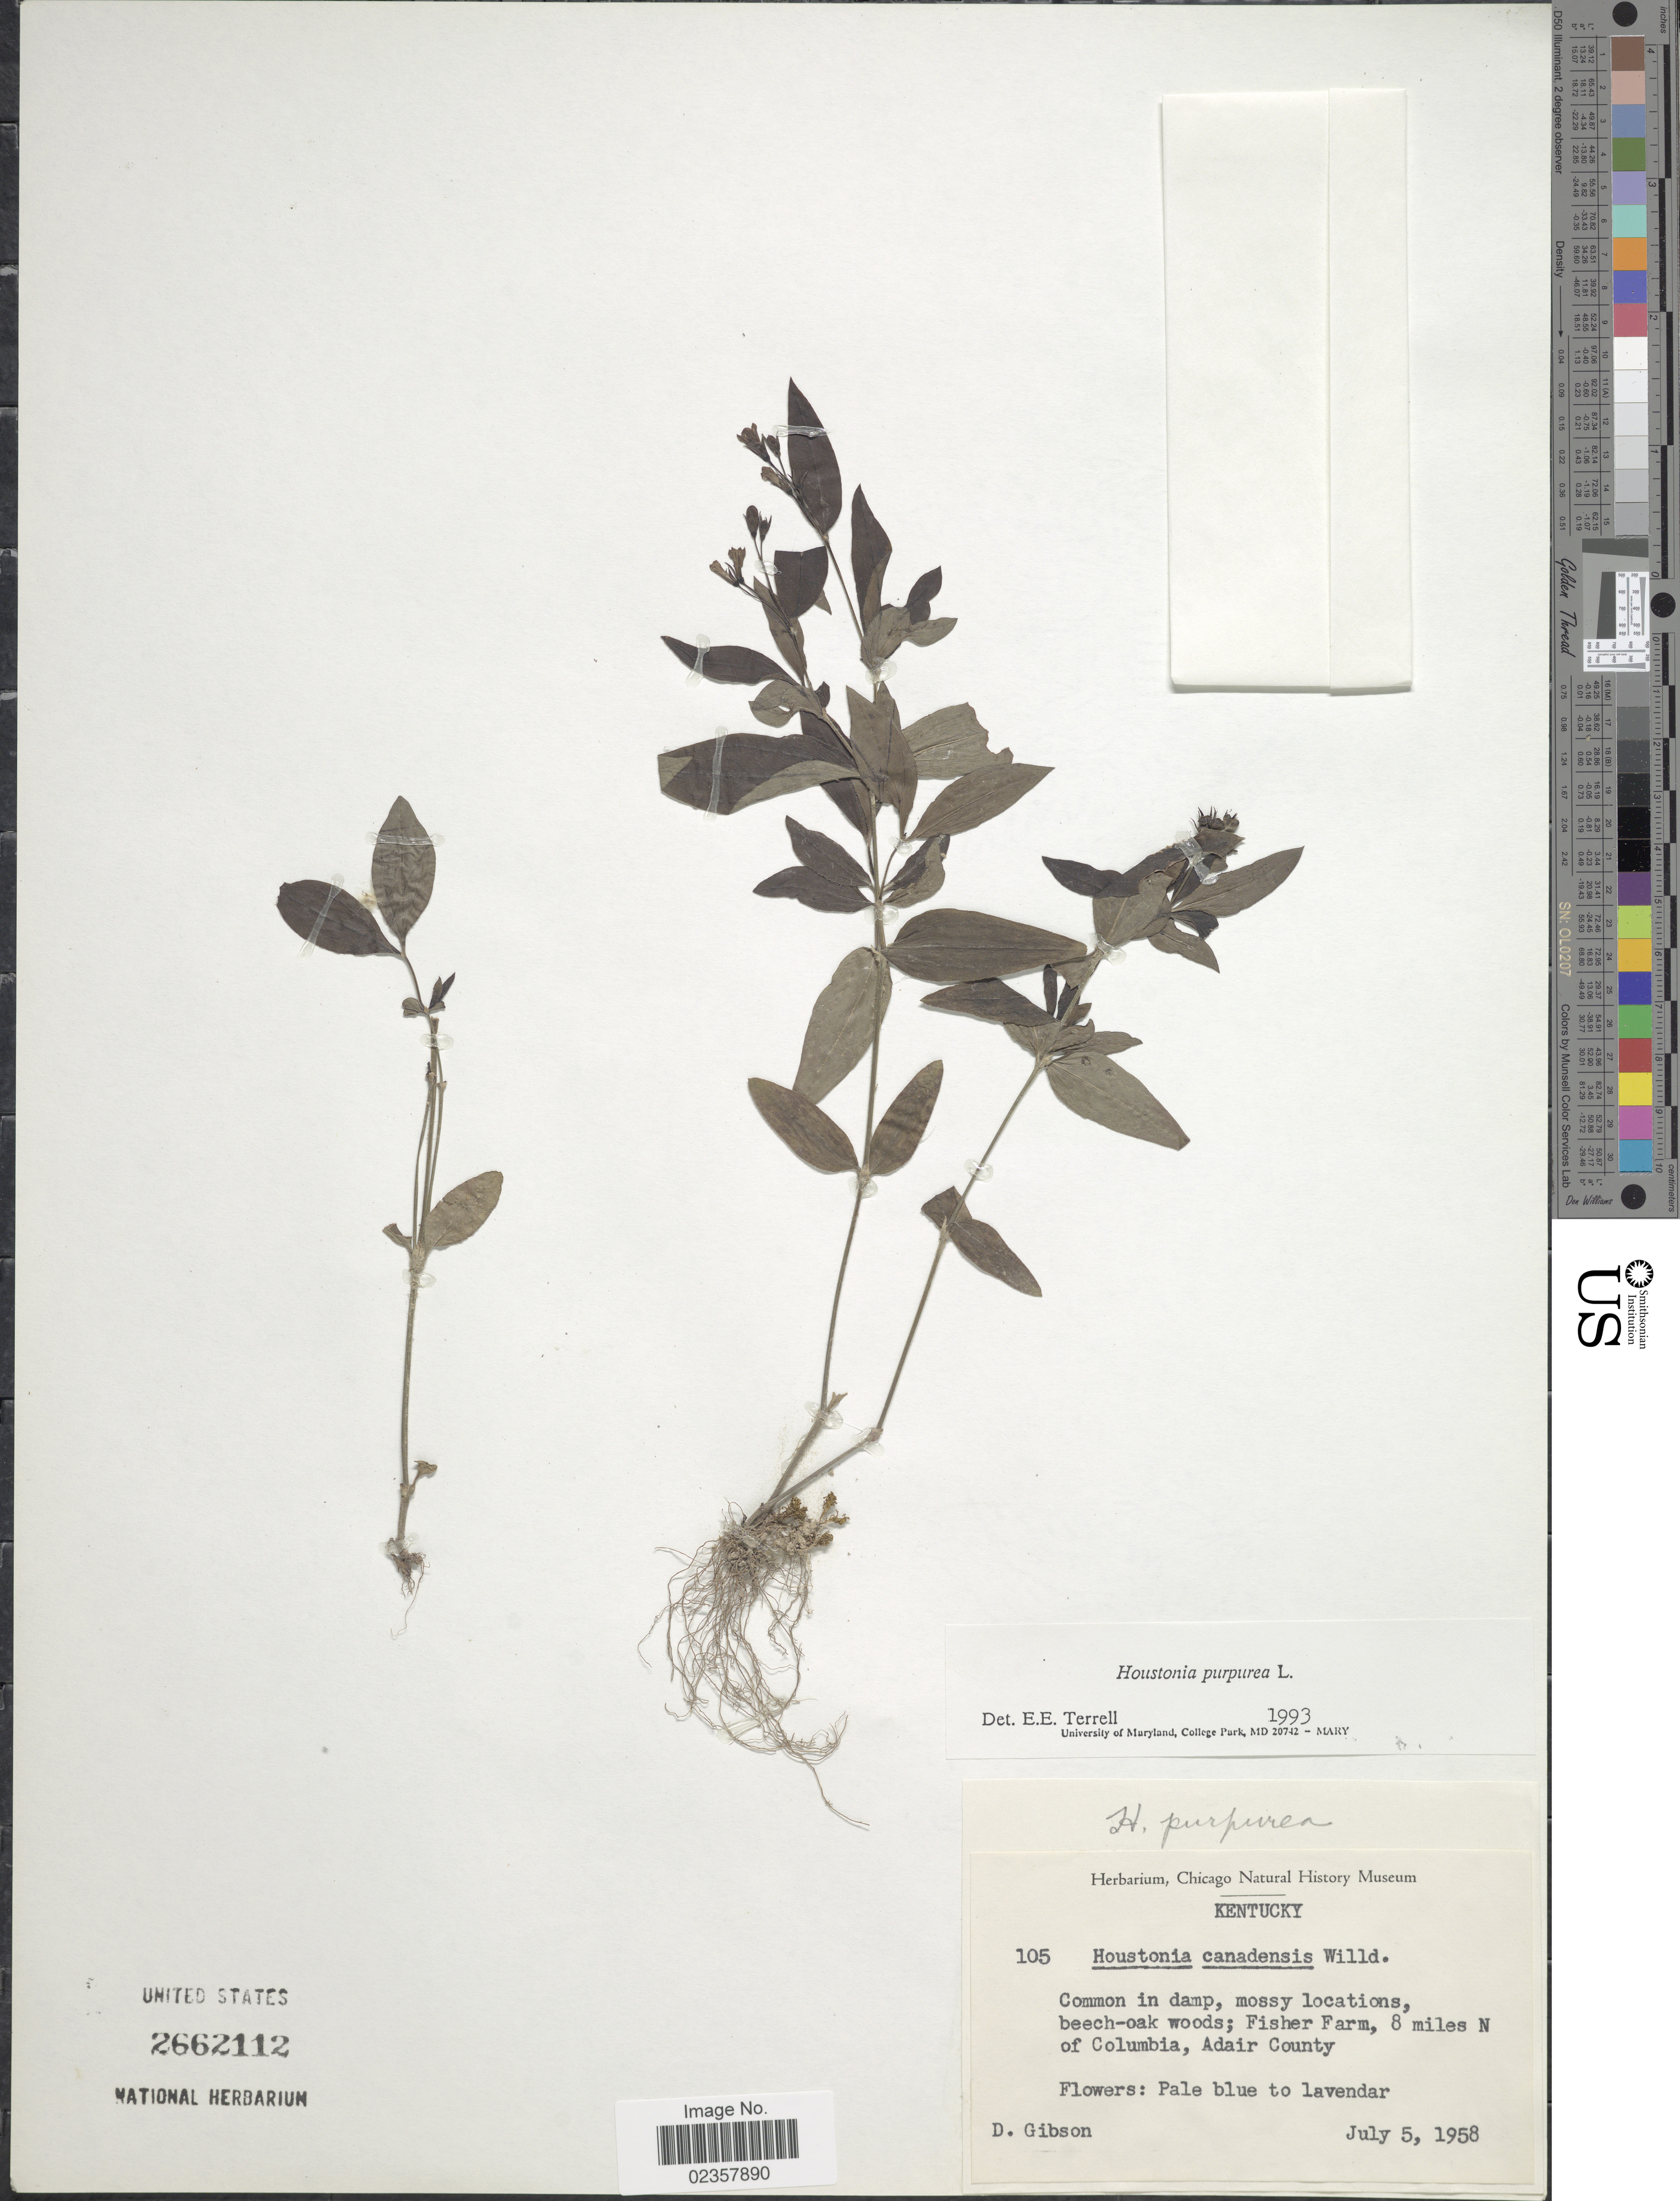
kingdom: Plantae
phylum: Tracheophyta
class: Magnoliopsida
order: Gentianales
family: Rubiaceae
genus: Houstonia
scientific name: Houstonia purpurea var. purpurea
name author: L.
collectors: D. Gibson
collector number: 105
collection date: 1958-07-05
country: United States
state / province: Kentucky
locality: Kentucky, Fisher Farm, 8 miles N of Columbia, Adair County.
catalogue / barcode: US 2662112